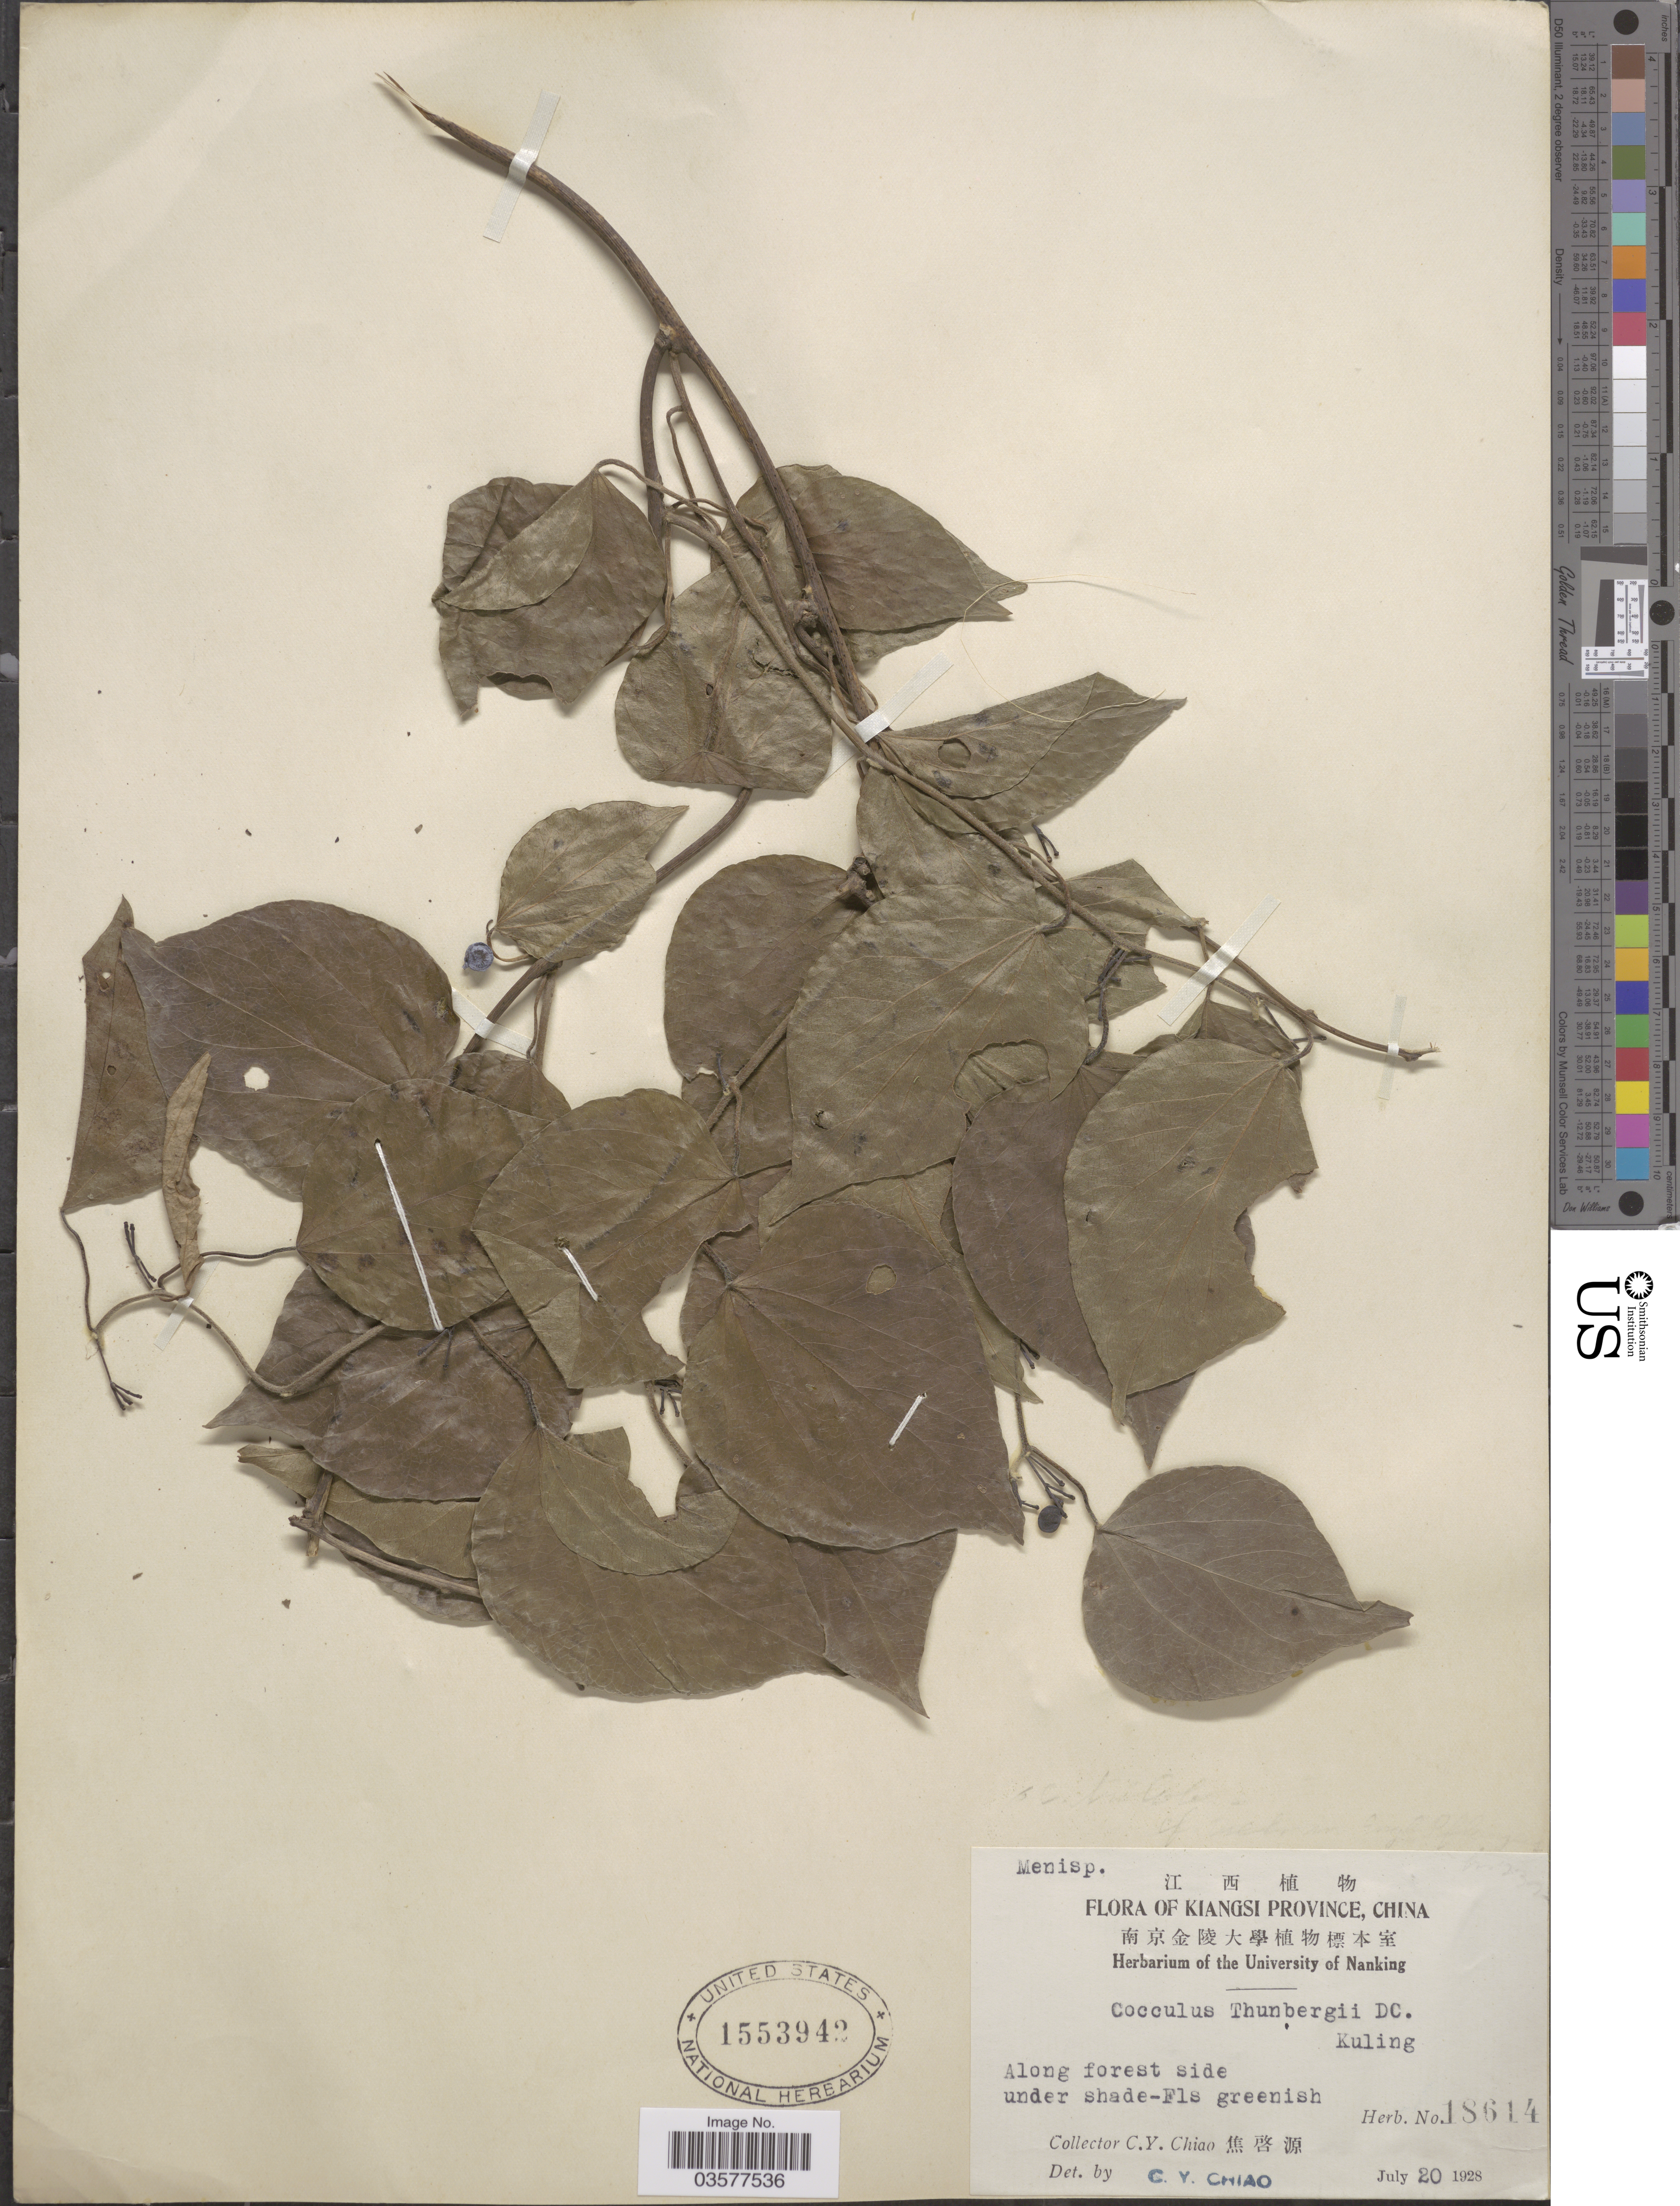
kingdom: Plantae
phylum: Tracheophyta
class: Magnoliopsida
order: Ranunculales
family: Menispermaceae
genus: Cocculus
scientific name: Cocculus orbiculatus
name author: (L.) DC.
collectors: C. Y. Chiao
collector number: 18614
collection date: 1928-07-20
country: China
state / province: Jiangsu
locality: Kiangsu Province. Kuling.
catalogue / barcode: US 1553942